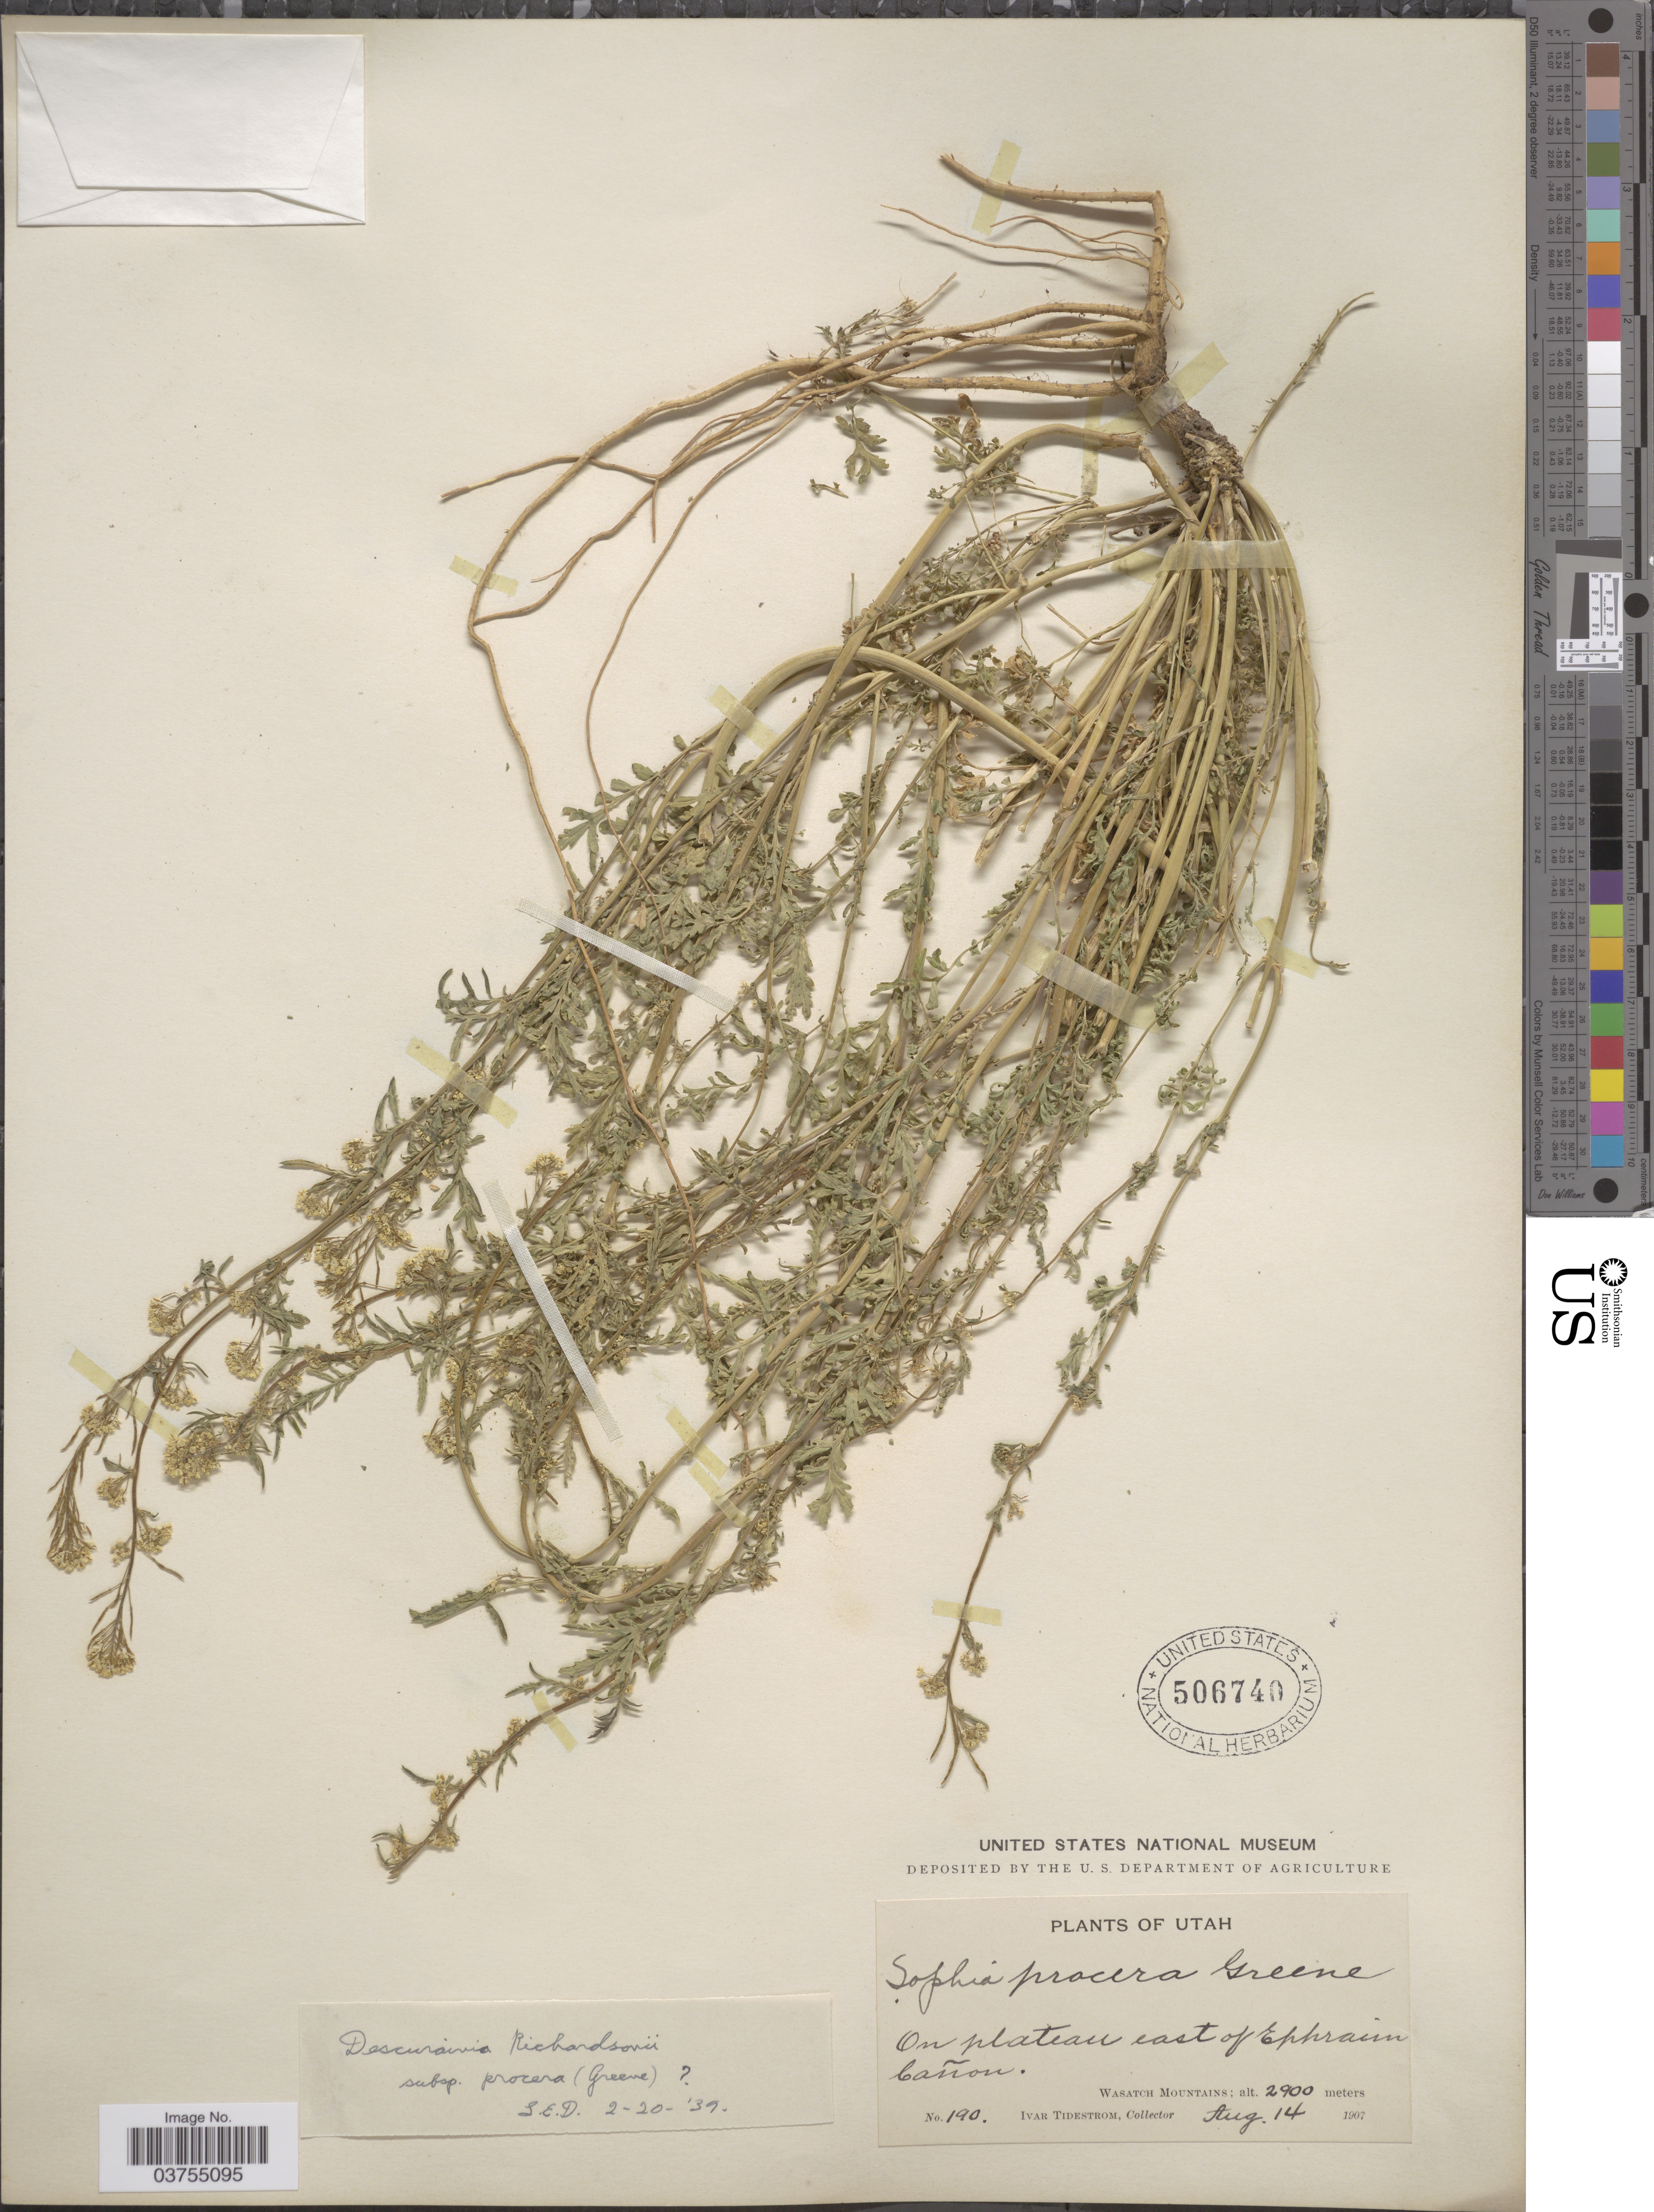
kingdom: Plantae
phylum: Tracheophyta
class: Magnoliopsida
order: Brassicales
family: Brassicaceae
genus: Descurainia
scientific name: Descurainia richardsonii subsp. procera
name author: (Greene) Detling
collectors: I. F. Tidestrom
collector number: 190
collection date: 1907-08-14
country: United States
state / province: Utah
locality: On plateau east of Ephraim Cañon. Wasatch Mountains.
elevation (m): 2900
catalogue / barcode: US 506740